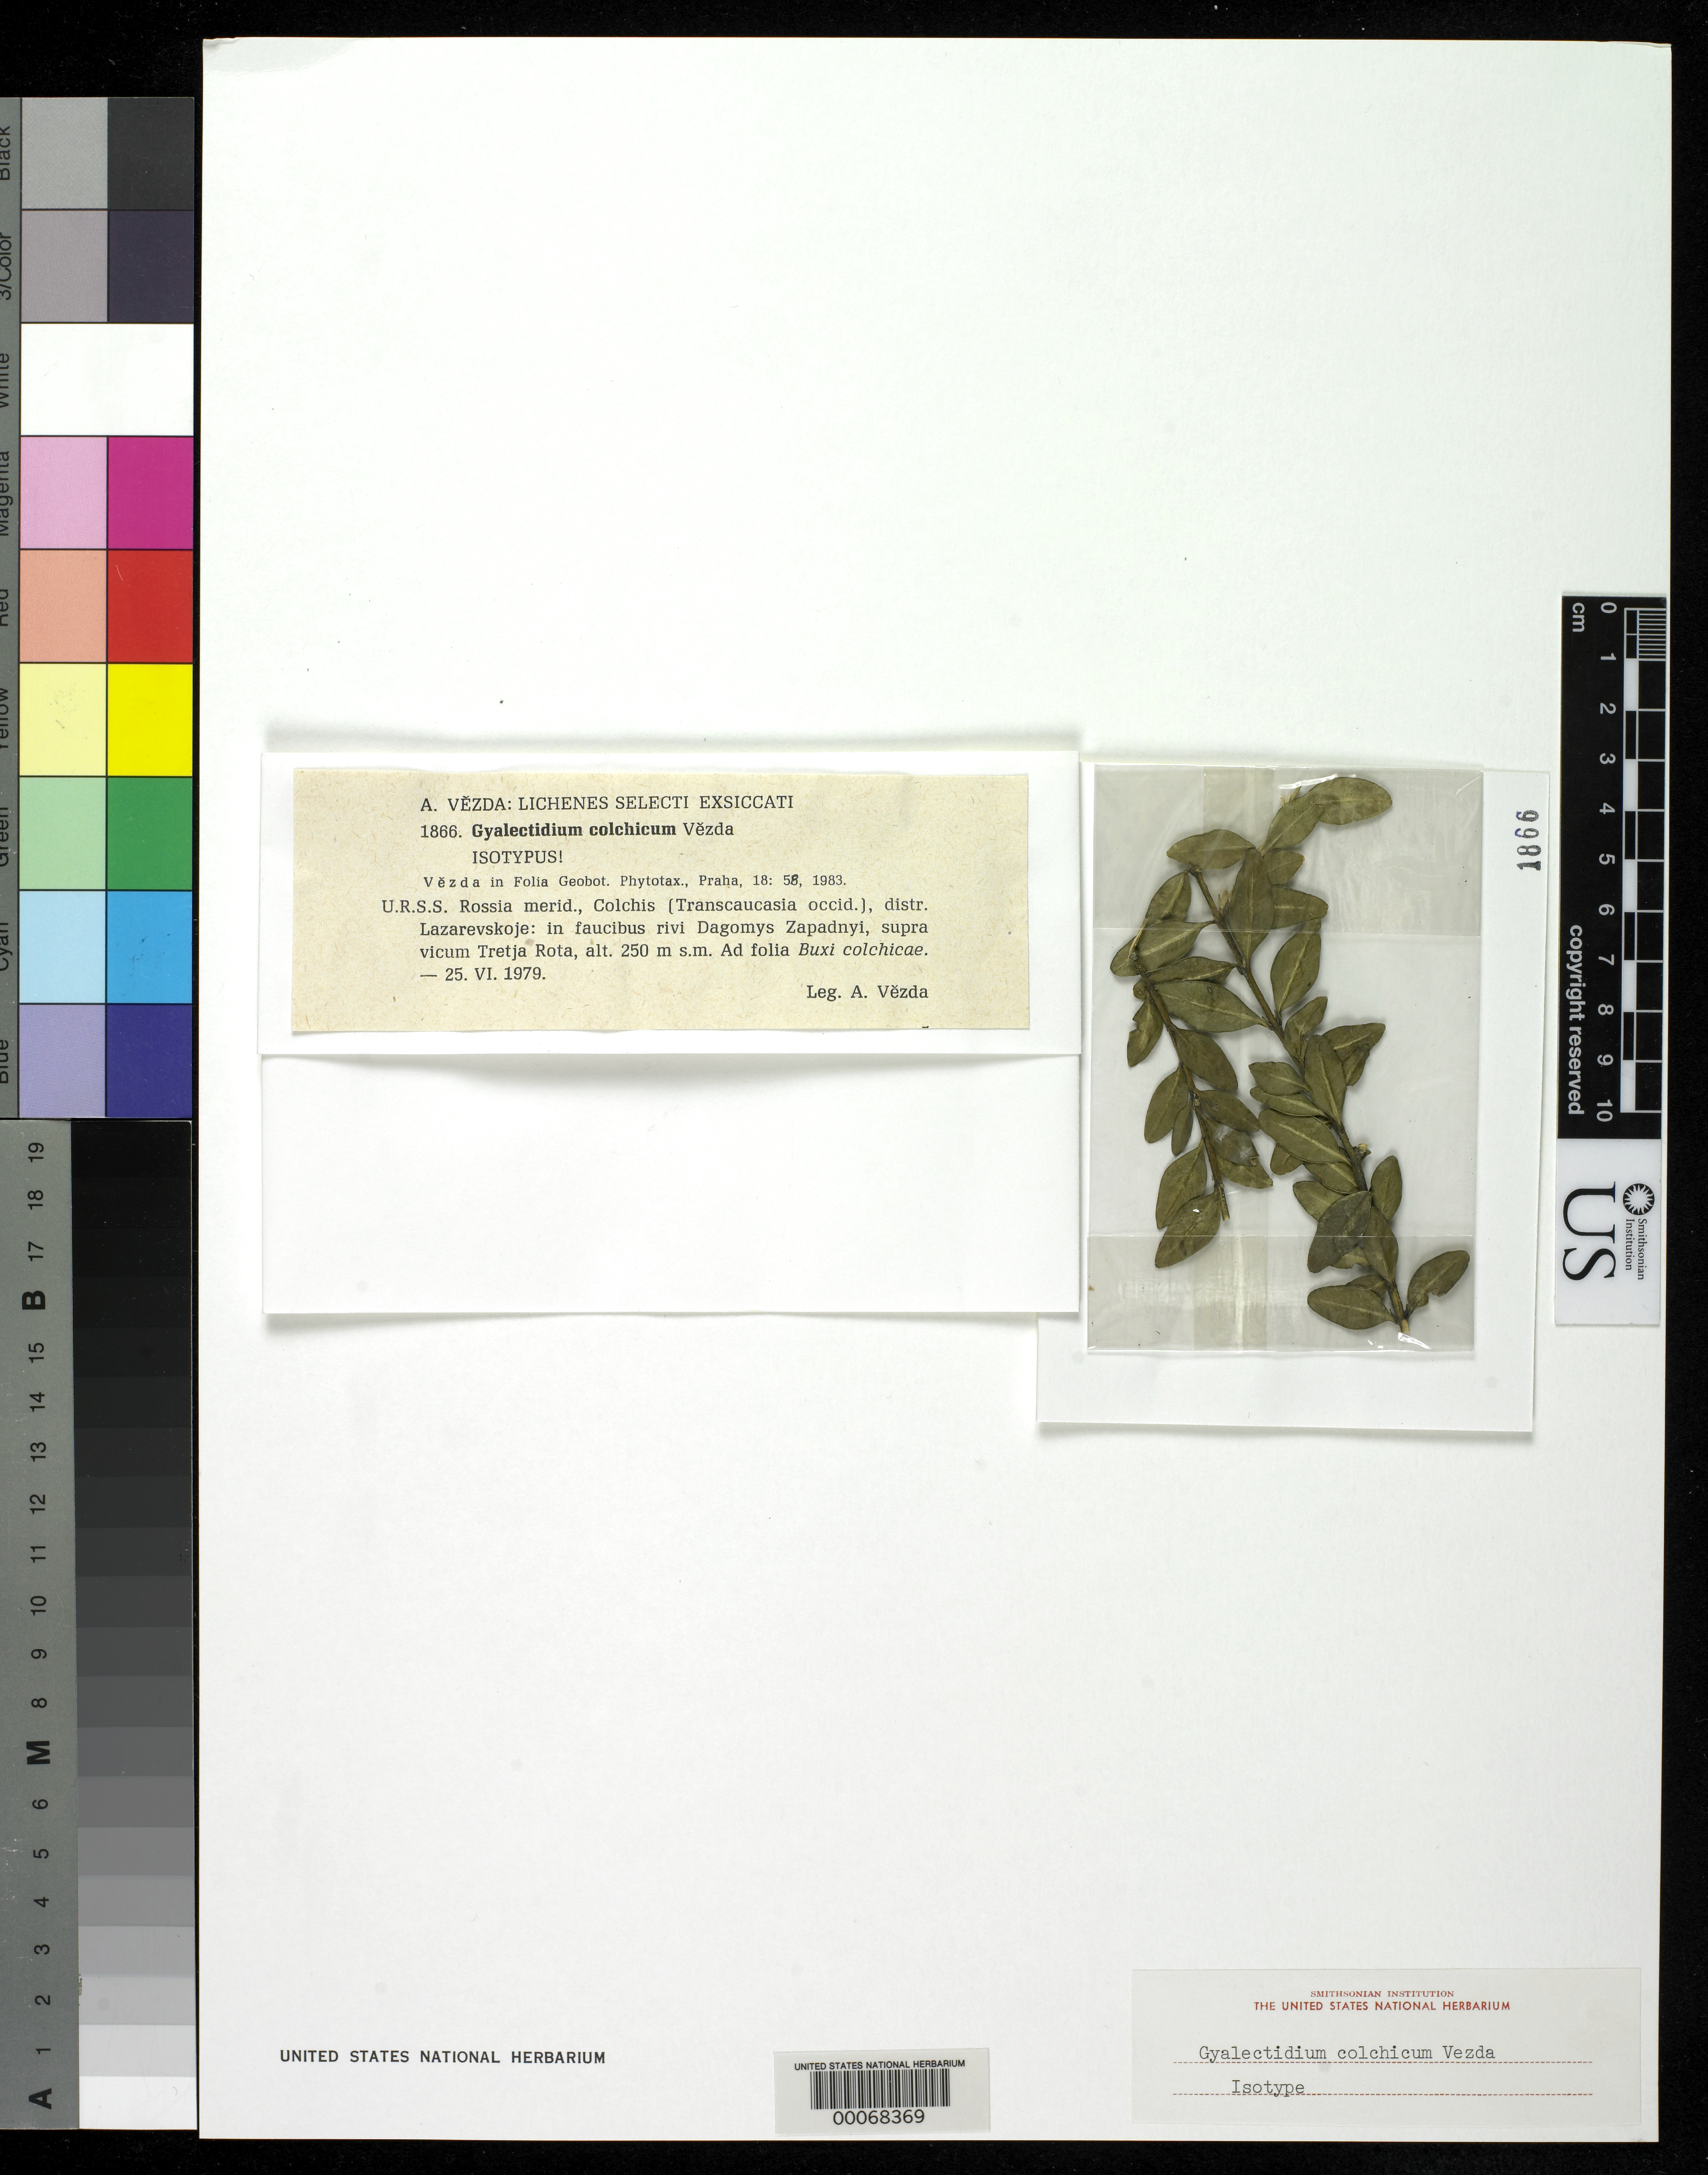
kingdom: Fungi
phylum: Ascomycota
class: Lecanoromycetes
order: Ostropales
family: Gomphillaceae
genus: Gyalectidium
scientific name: Gyalectidium colchicum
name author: Vezda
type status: Isotype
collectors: A. Vezda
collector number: Lich. Selec. Exsic. 1866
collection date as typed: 25 Jun 1979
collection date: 1979-06-25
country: Russian Federation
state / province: Krasnodar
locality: Lazarevskoje, at mouth of Dagomys Zapadnyi River, above Tretja Rota, S Krasnodar Terr.